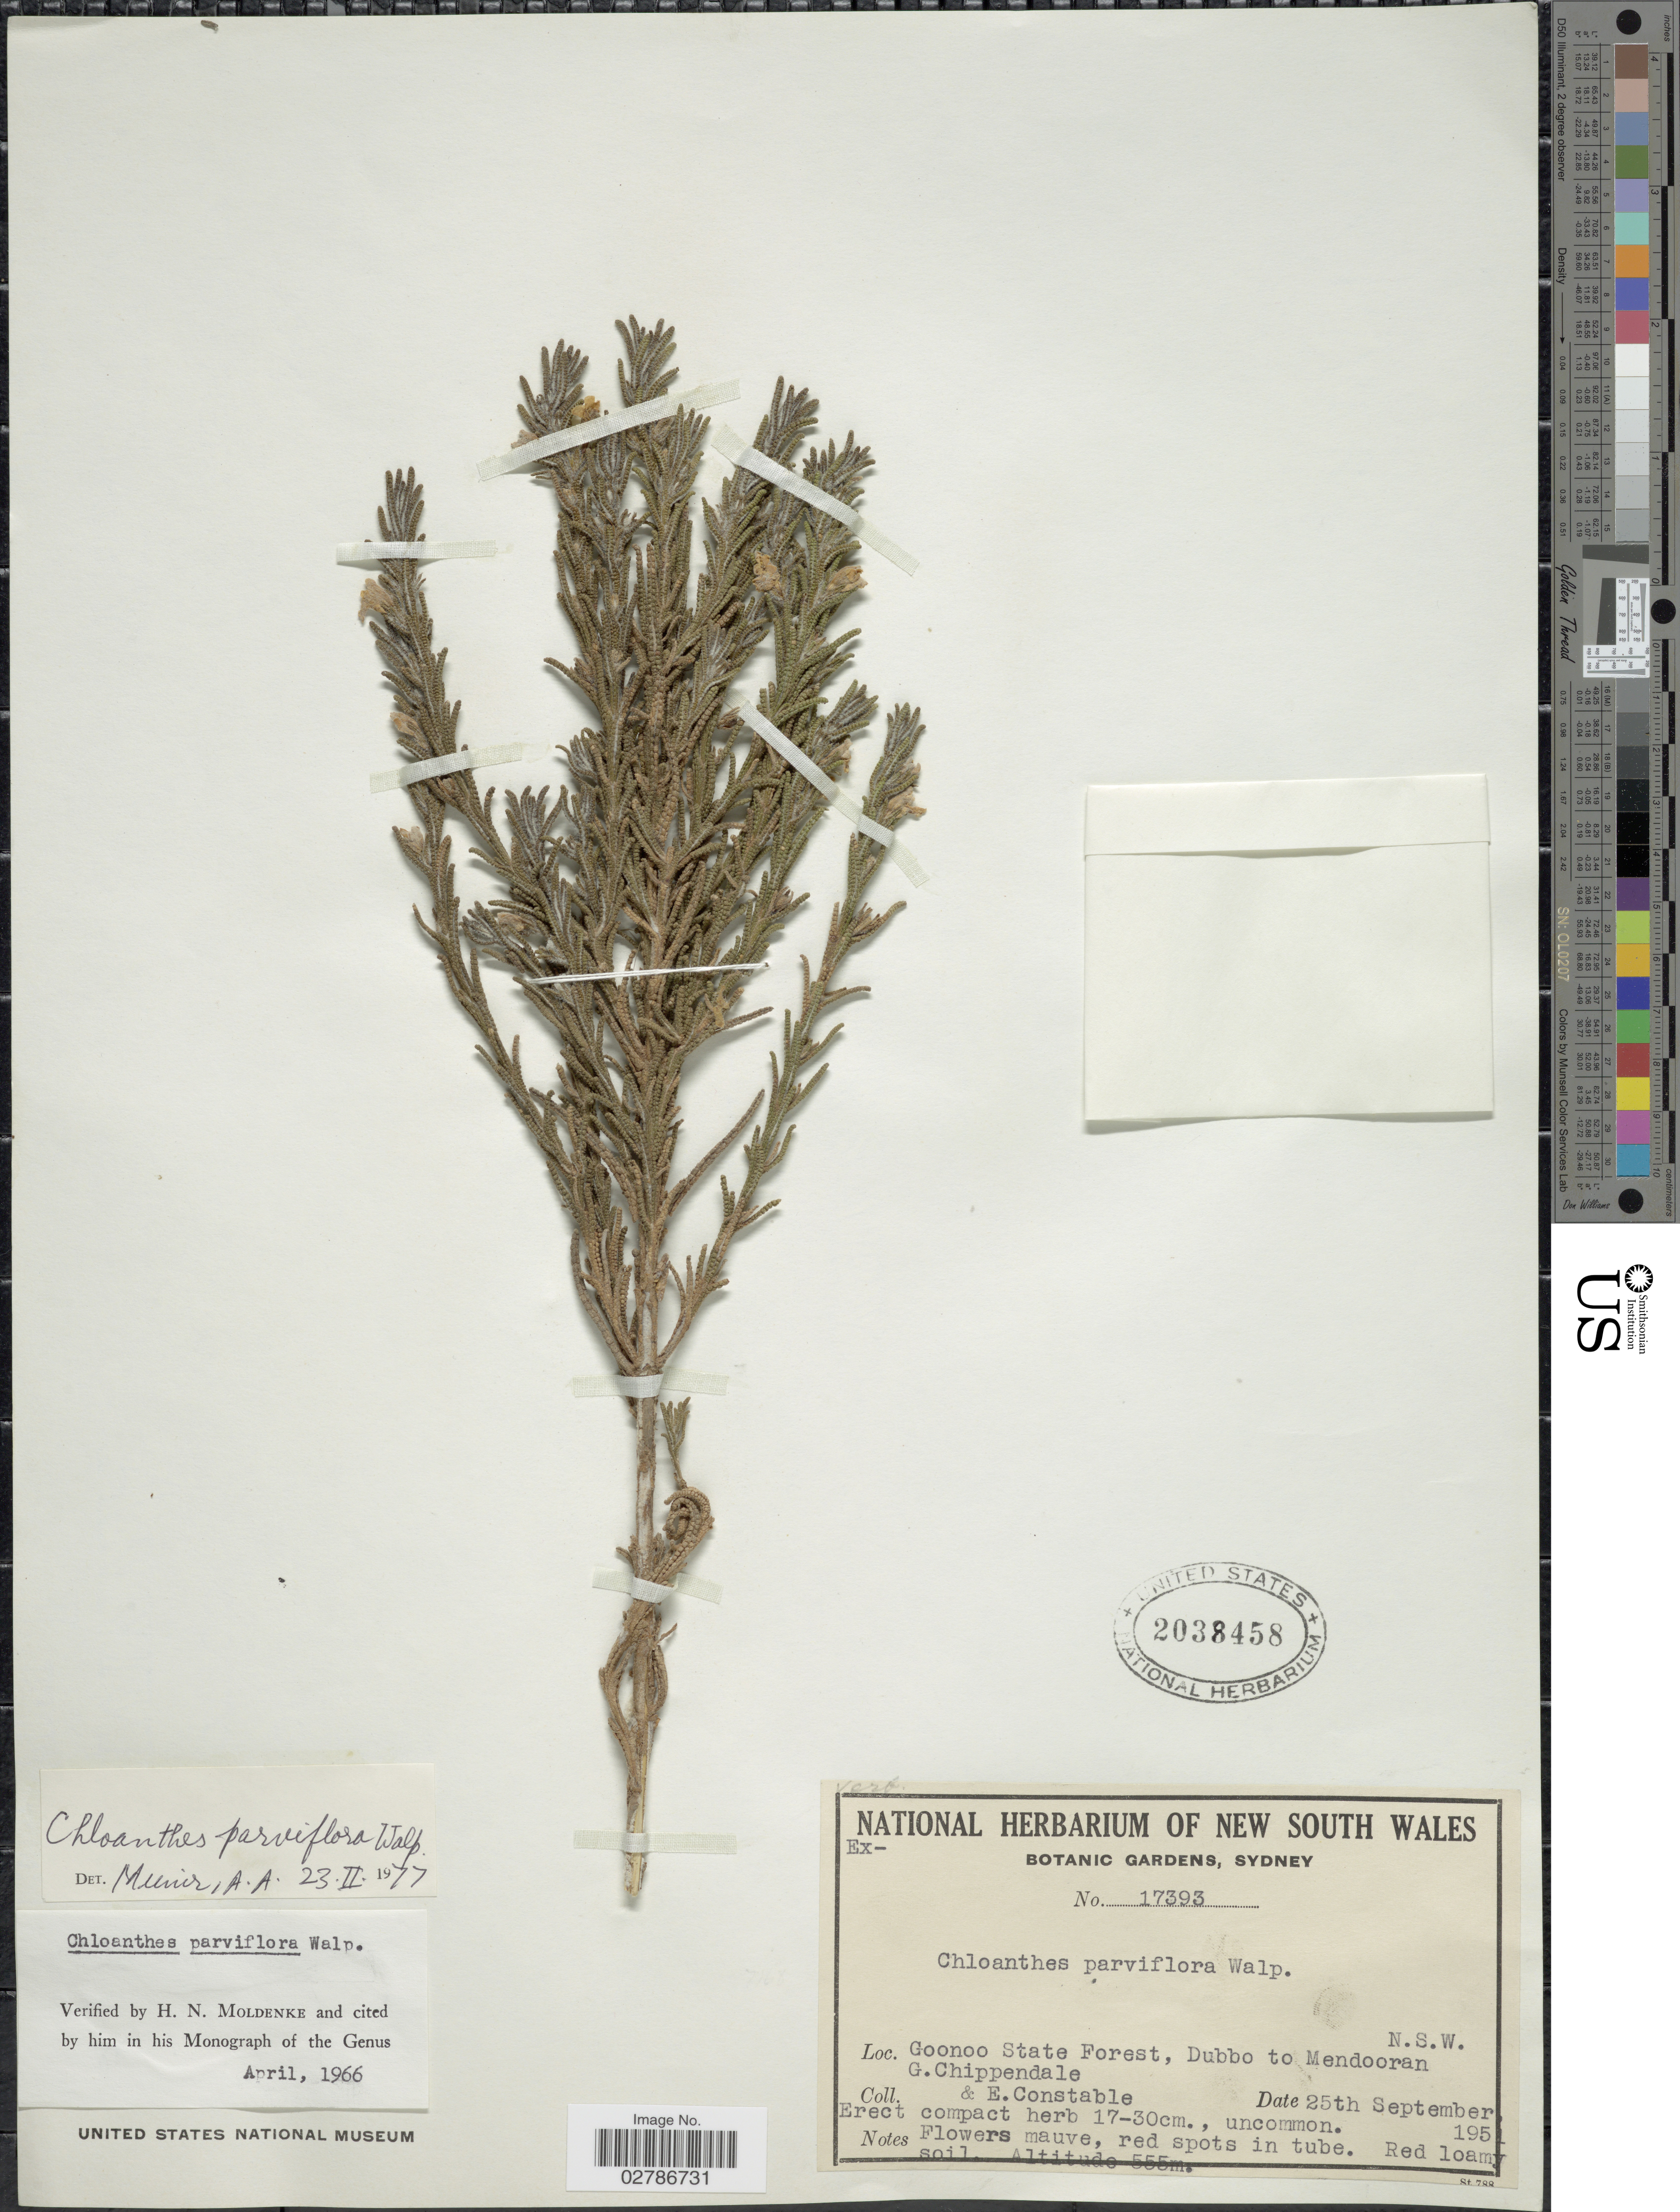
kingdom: Plantae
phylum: Tracheophyta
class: Magnoliopsida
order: Lamiales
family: Lamiaceae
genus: Chloanthes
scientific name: Chloanthes parviflora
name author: Walp.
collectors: G. Chippendale & E. F. Constable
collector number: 17393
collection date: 1951-09-25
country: Australia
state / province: New South Wales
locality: Goonoo State Forest, Dubbo to Mendooran.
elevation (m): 555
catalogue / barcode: US 2038458